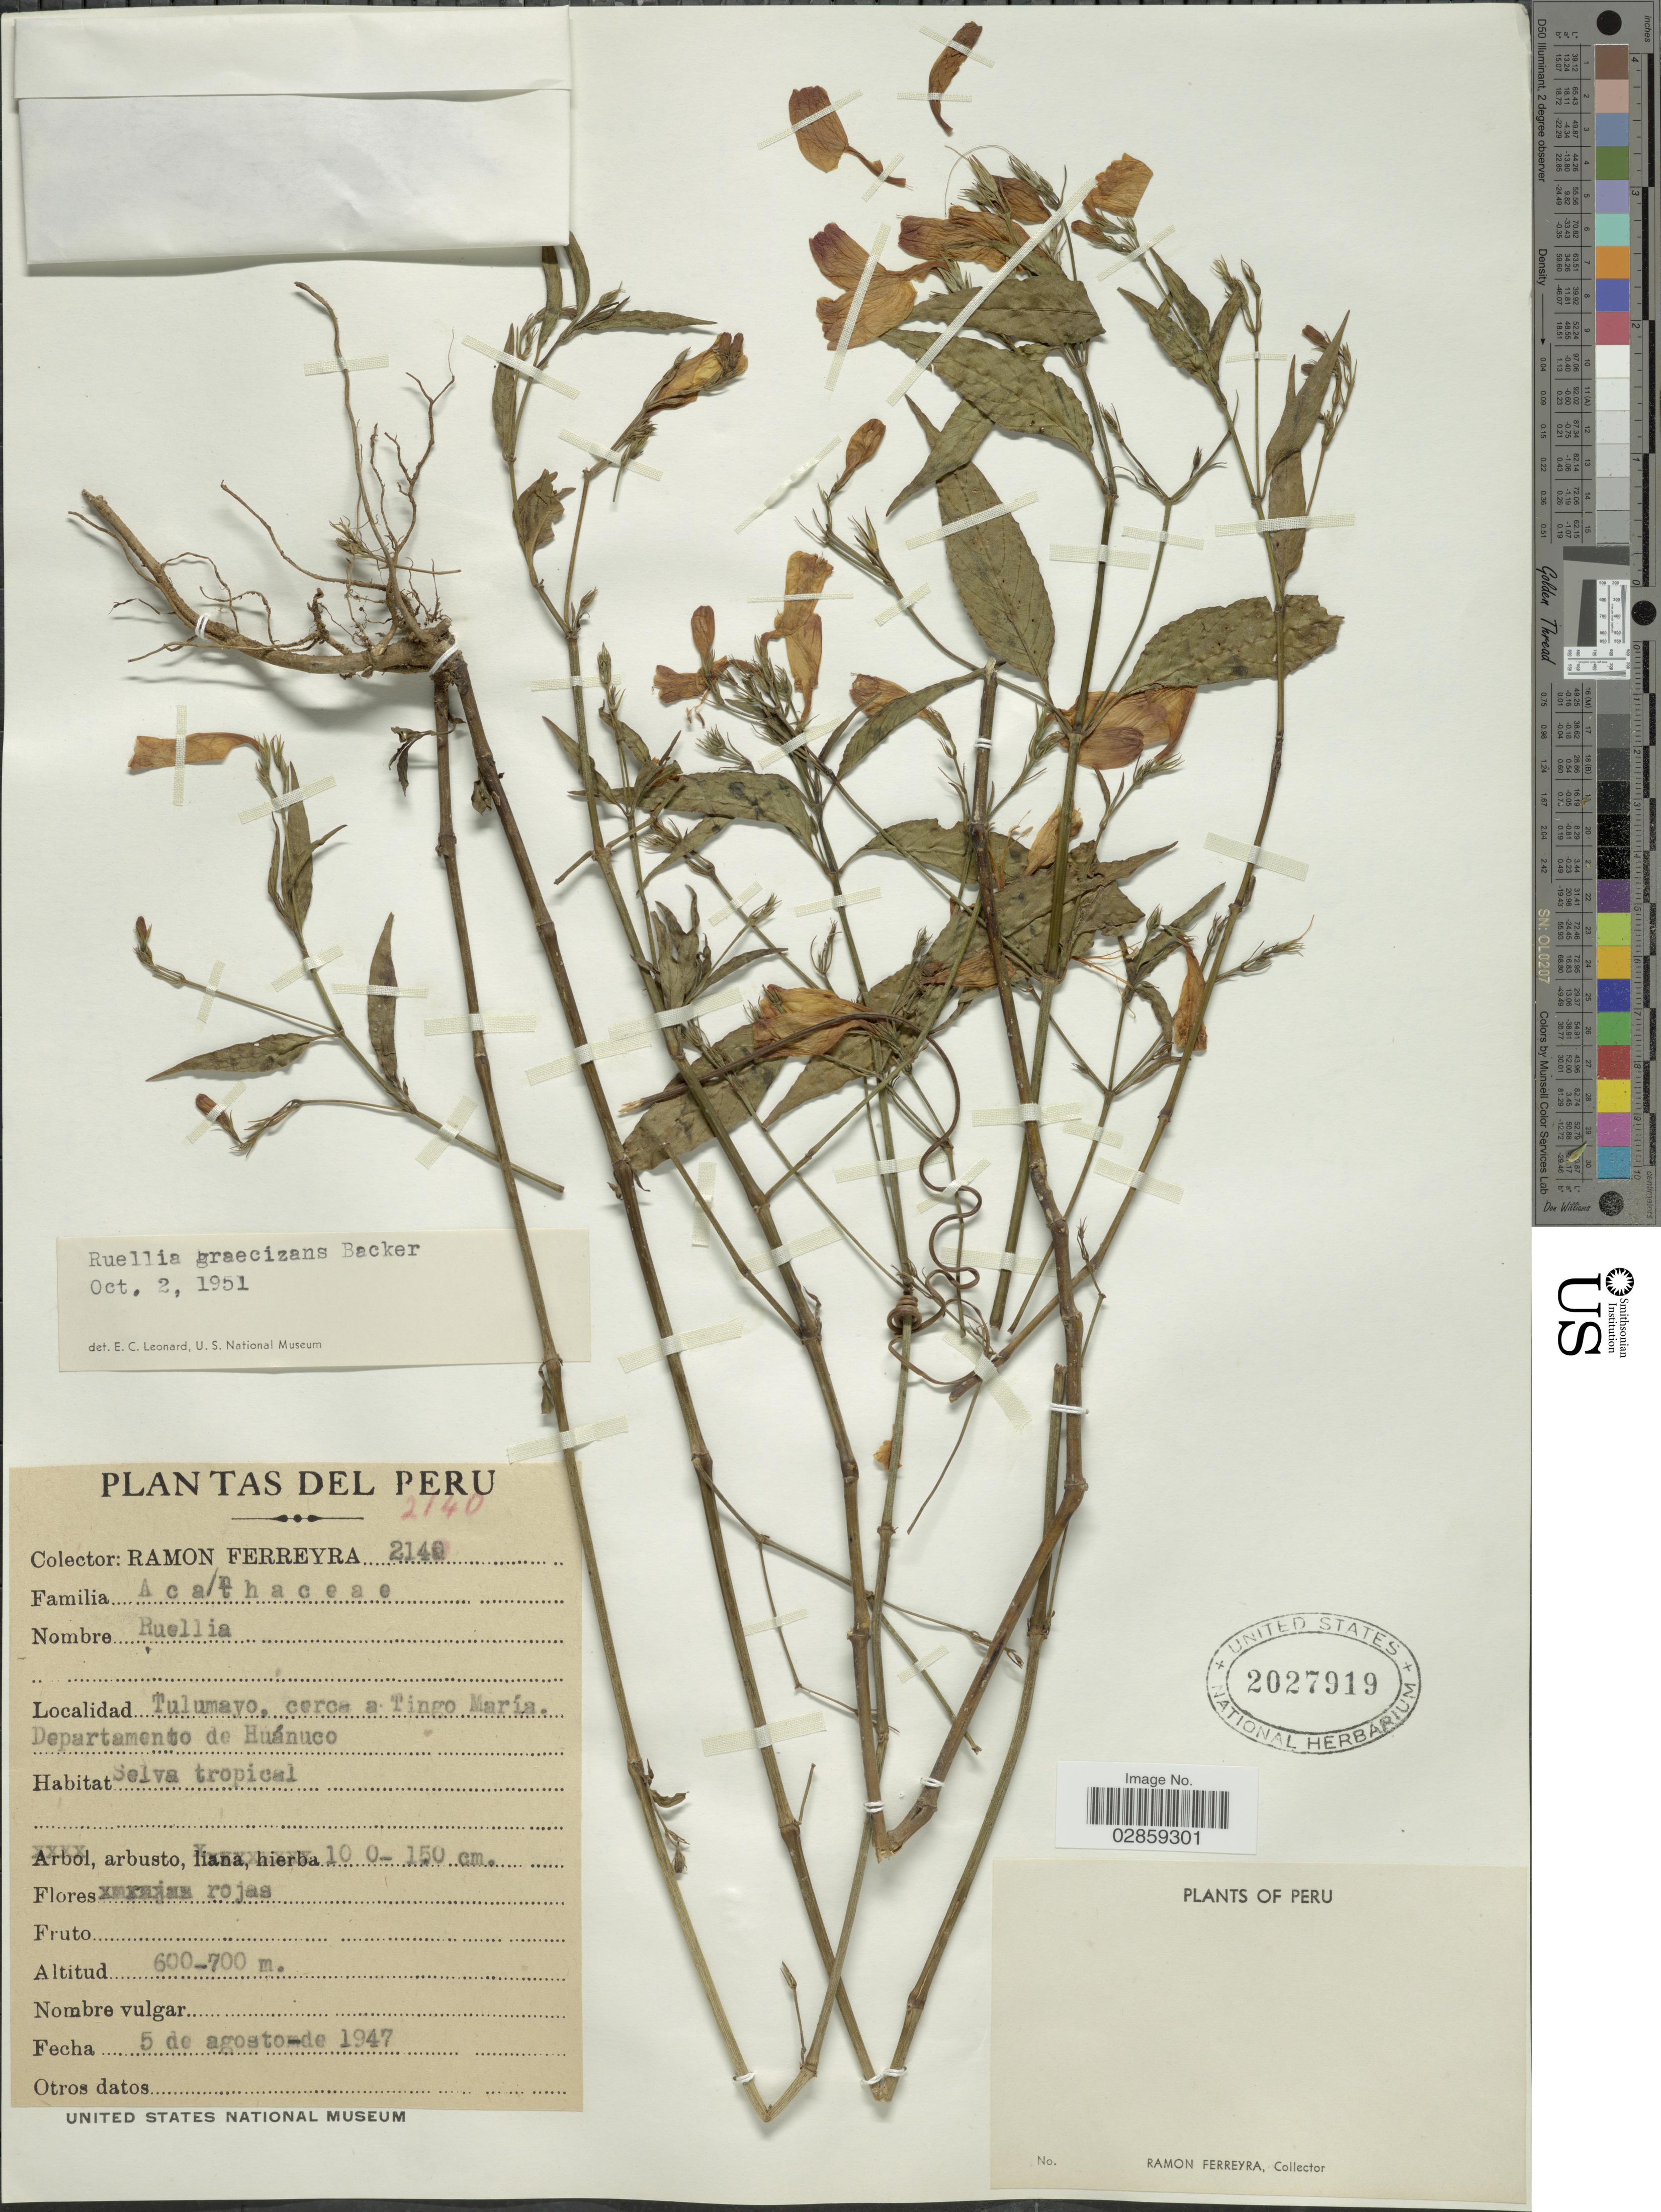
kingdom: Plantae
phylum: Tracheophyta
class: Magnoliopsida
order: Lamiales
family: Acanthaceae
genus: Ruellia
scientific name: Ruellia brevifolia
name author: (Pohl) C. Ezcurra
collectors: R. A. Ferreyra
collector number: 2140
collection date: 1947-08-05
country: Peru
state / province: Huánuco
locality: Tulumayo, cerca a Tingo María, Departamento de Huánuco.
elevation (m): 600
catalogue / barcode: US 2027919